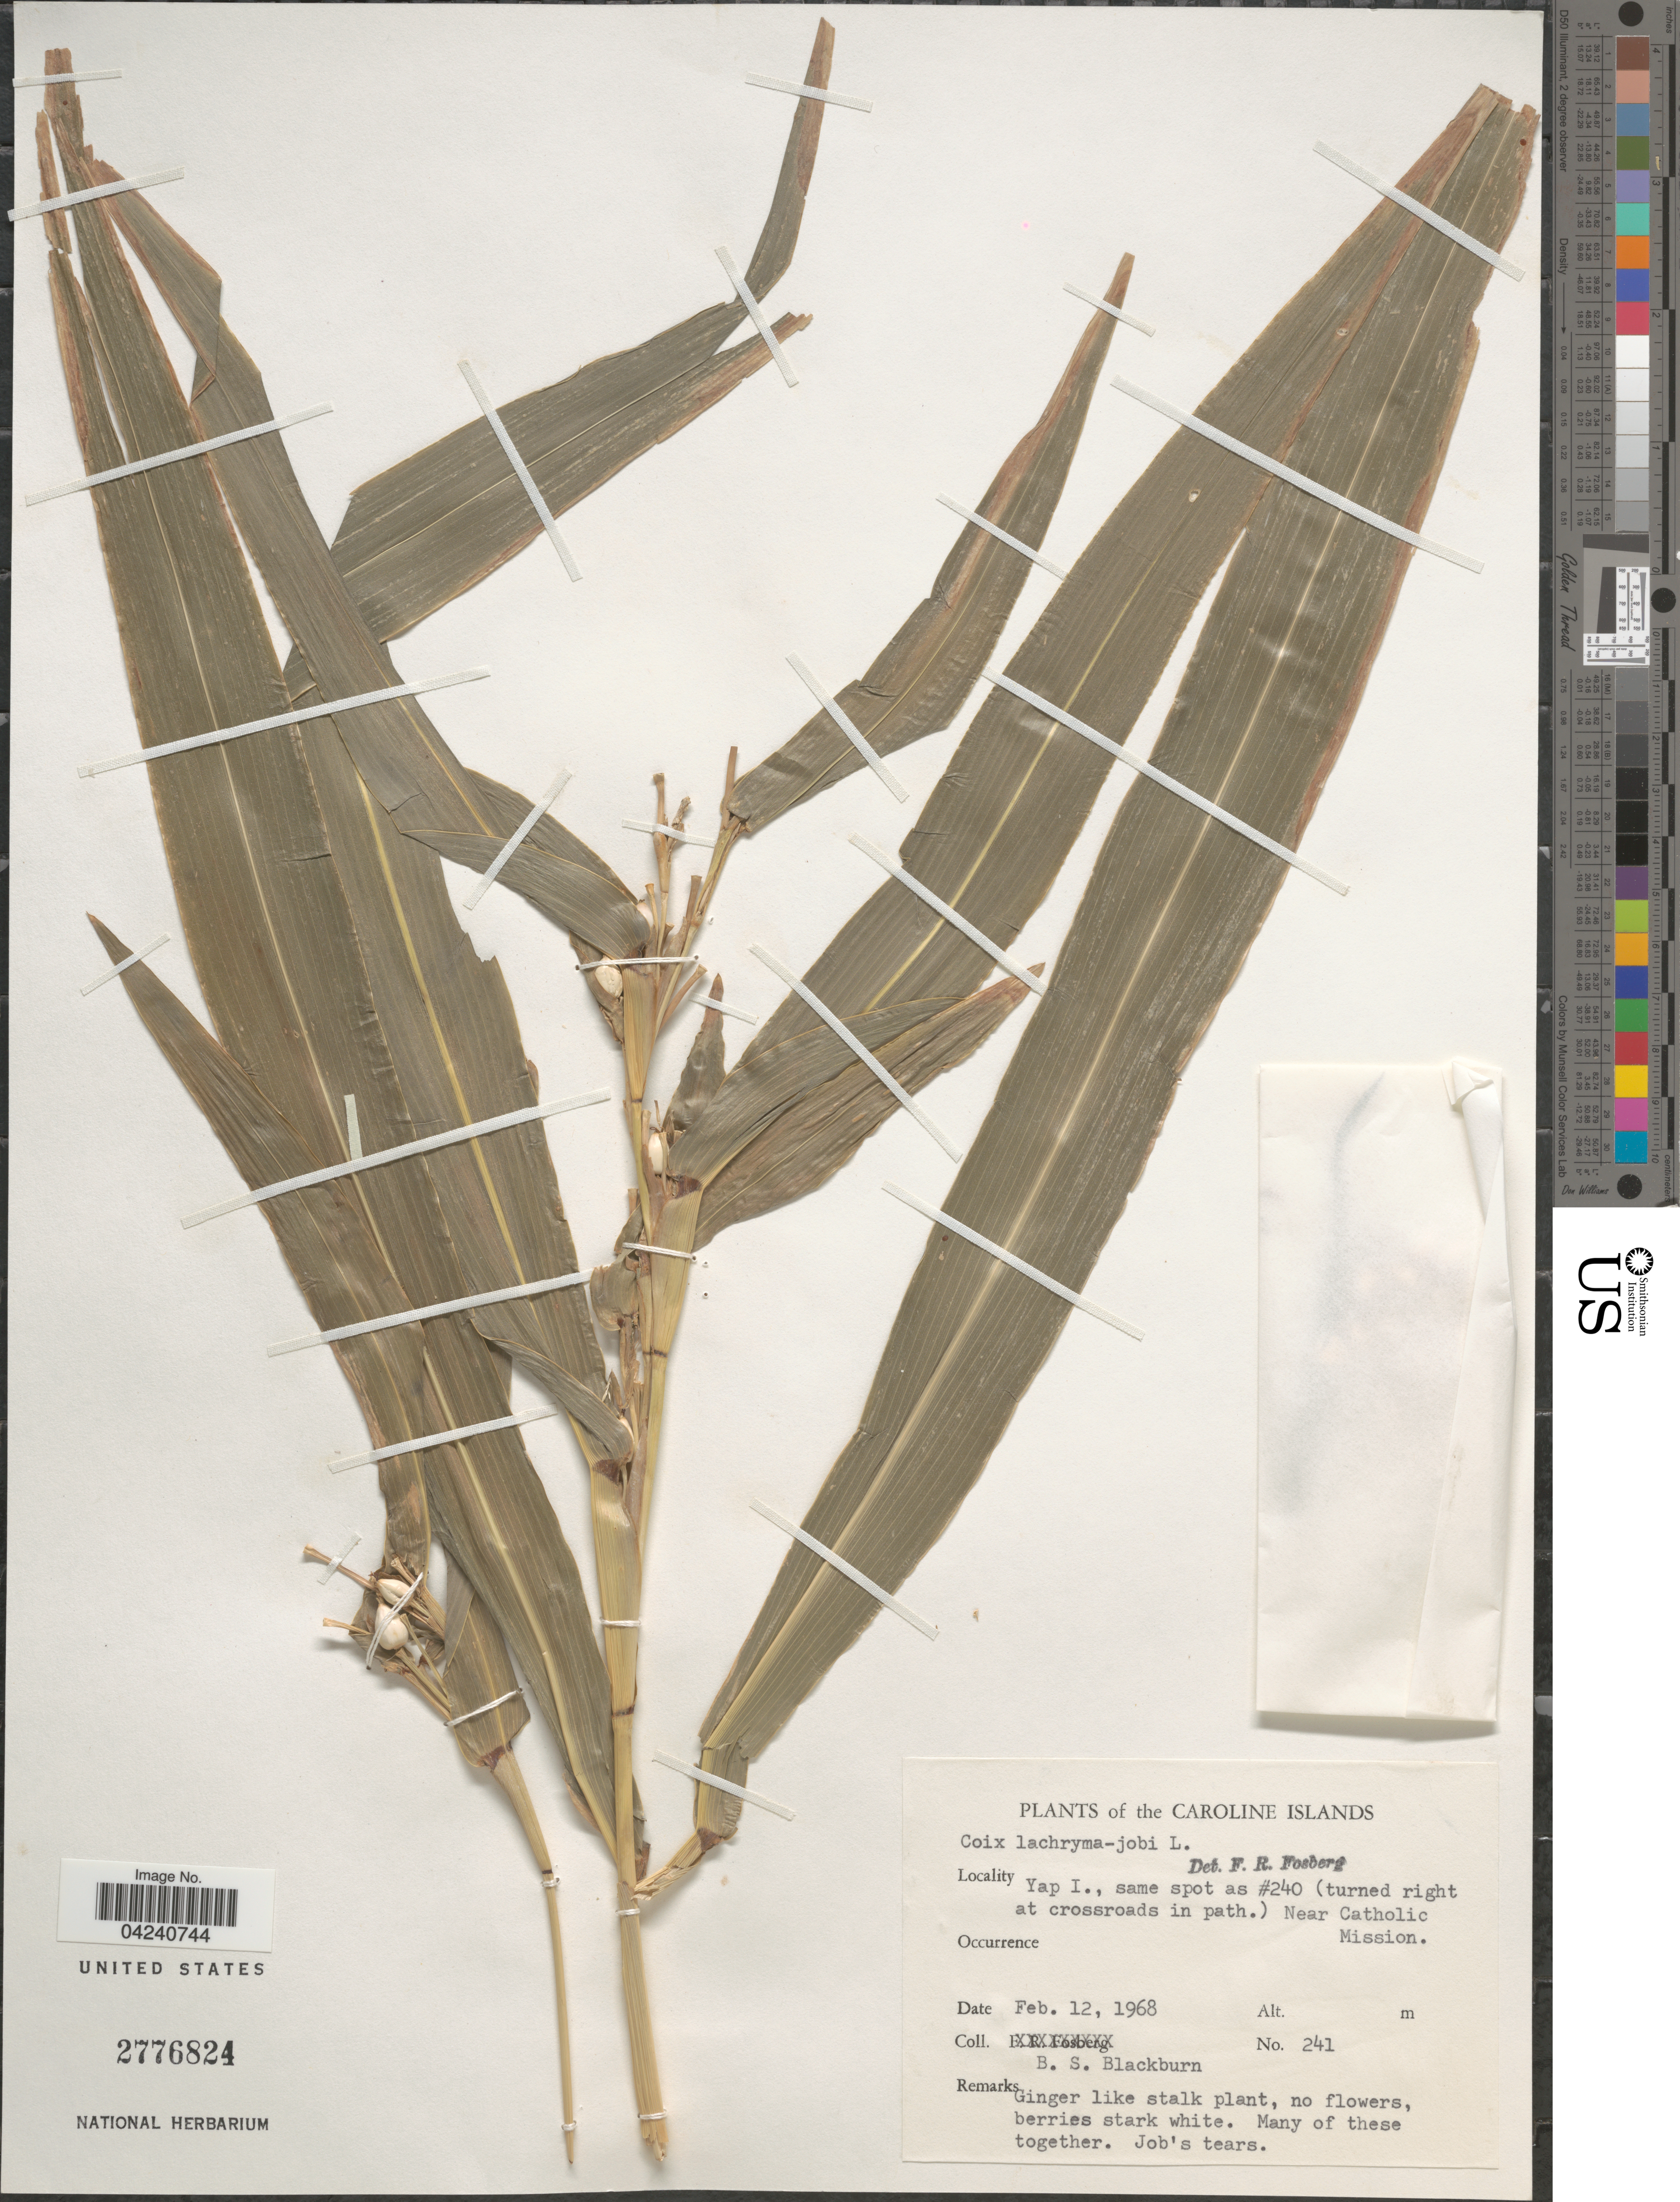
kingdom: Plantae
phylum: Tracheophyta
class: Liliopsida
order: Poales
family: Poaceae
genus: Coix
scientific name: Coix lacryma-jobi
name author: L.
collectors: B. S. Blackburn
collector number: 241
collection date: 1968-02-12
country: Micronesia, Federated States of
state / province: Yap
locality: The Caroline Islands. Yap I., same spot as #240 (turned right at crossroads in path.) Near Catholic Mission.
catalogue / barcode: US 2776824